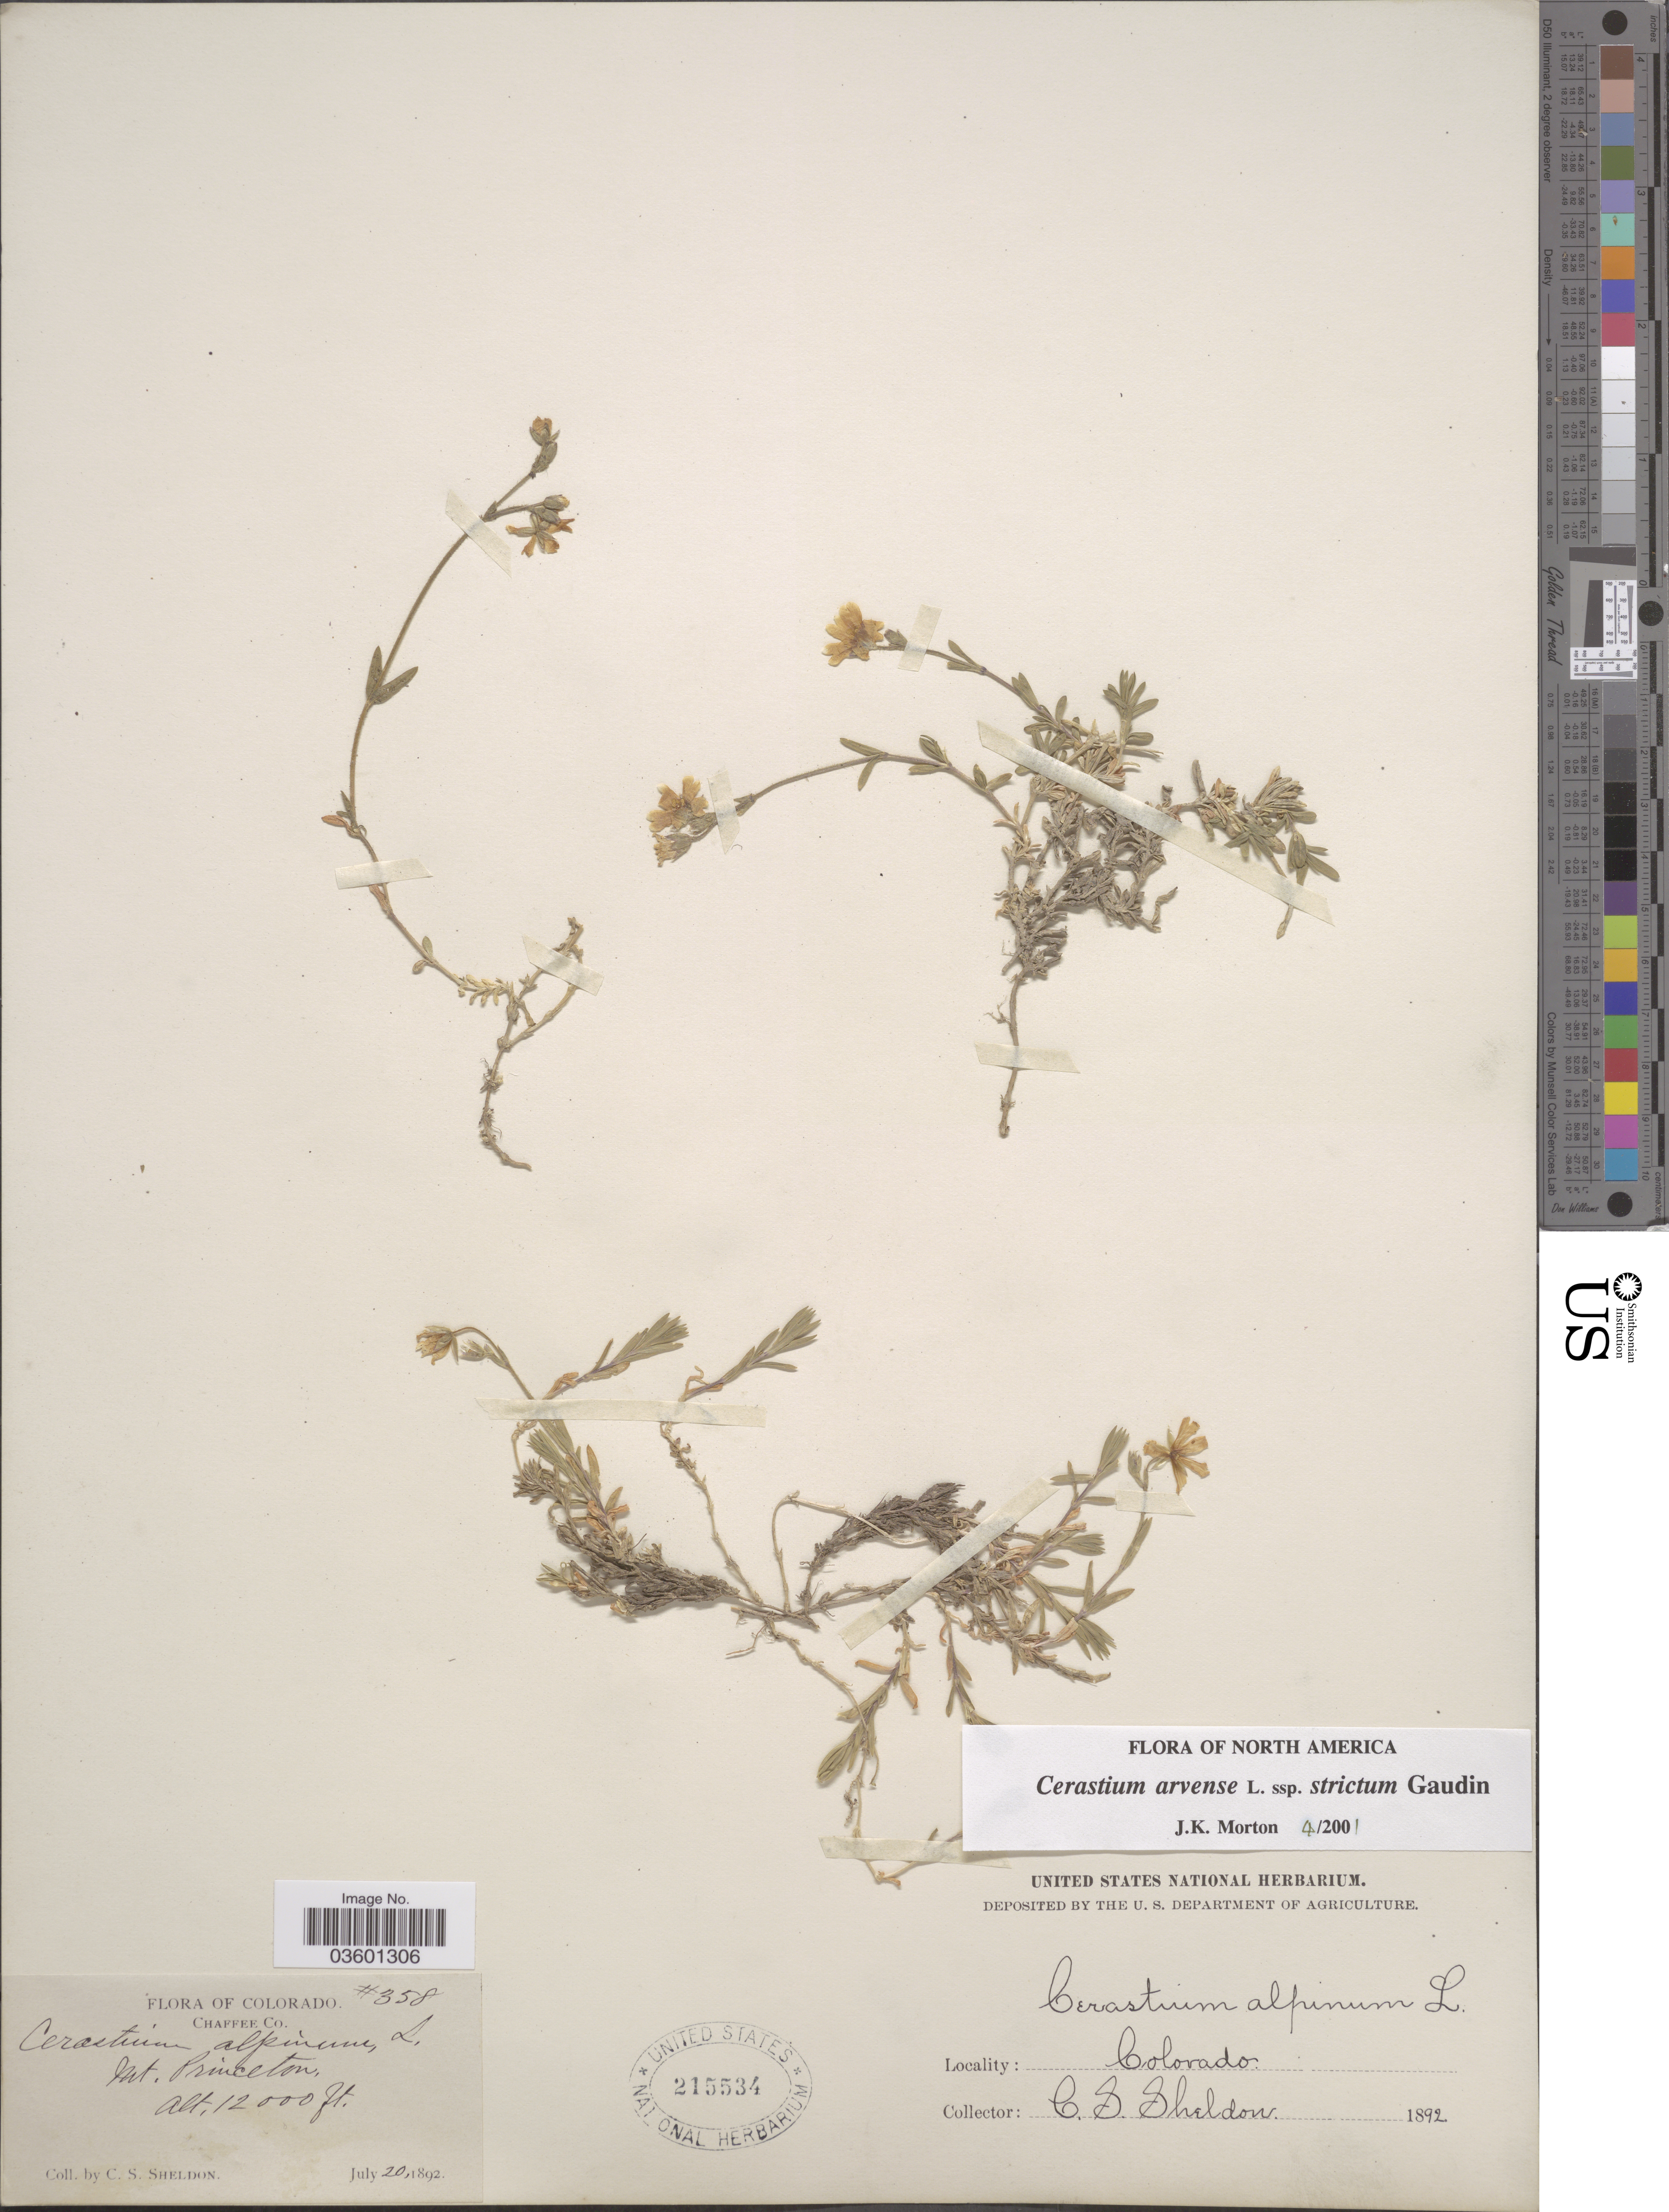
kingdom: Plantae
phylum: Tracheophyta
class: Magnoliopsida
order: Caryophyllales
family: Caryophyllaceae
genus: Cerastium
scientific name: Cerastium arvense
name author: L.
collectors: C. S. Sheldon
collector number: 358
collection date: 1892-07-20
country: United States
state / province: Colorado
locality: Mt. Princeton. Chaffee Co.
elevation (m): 3658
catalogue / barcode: US 215534